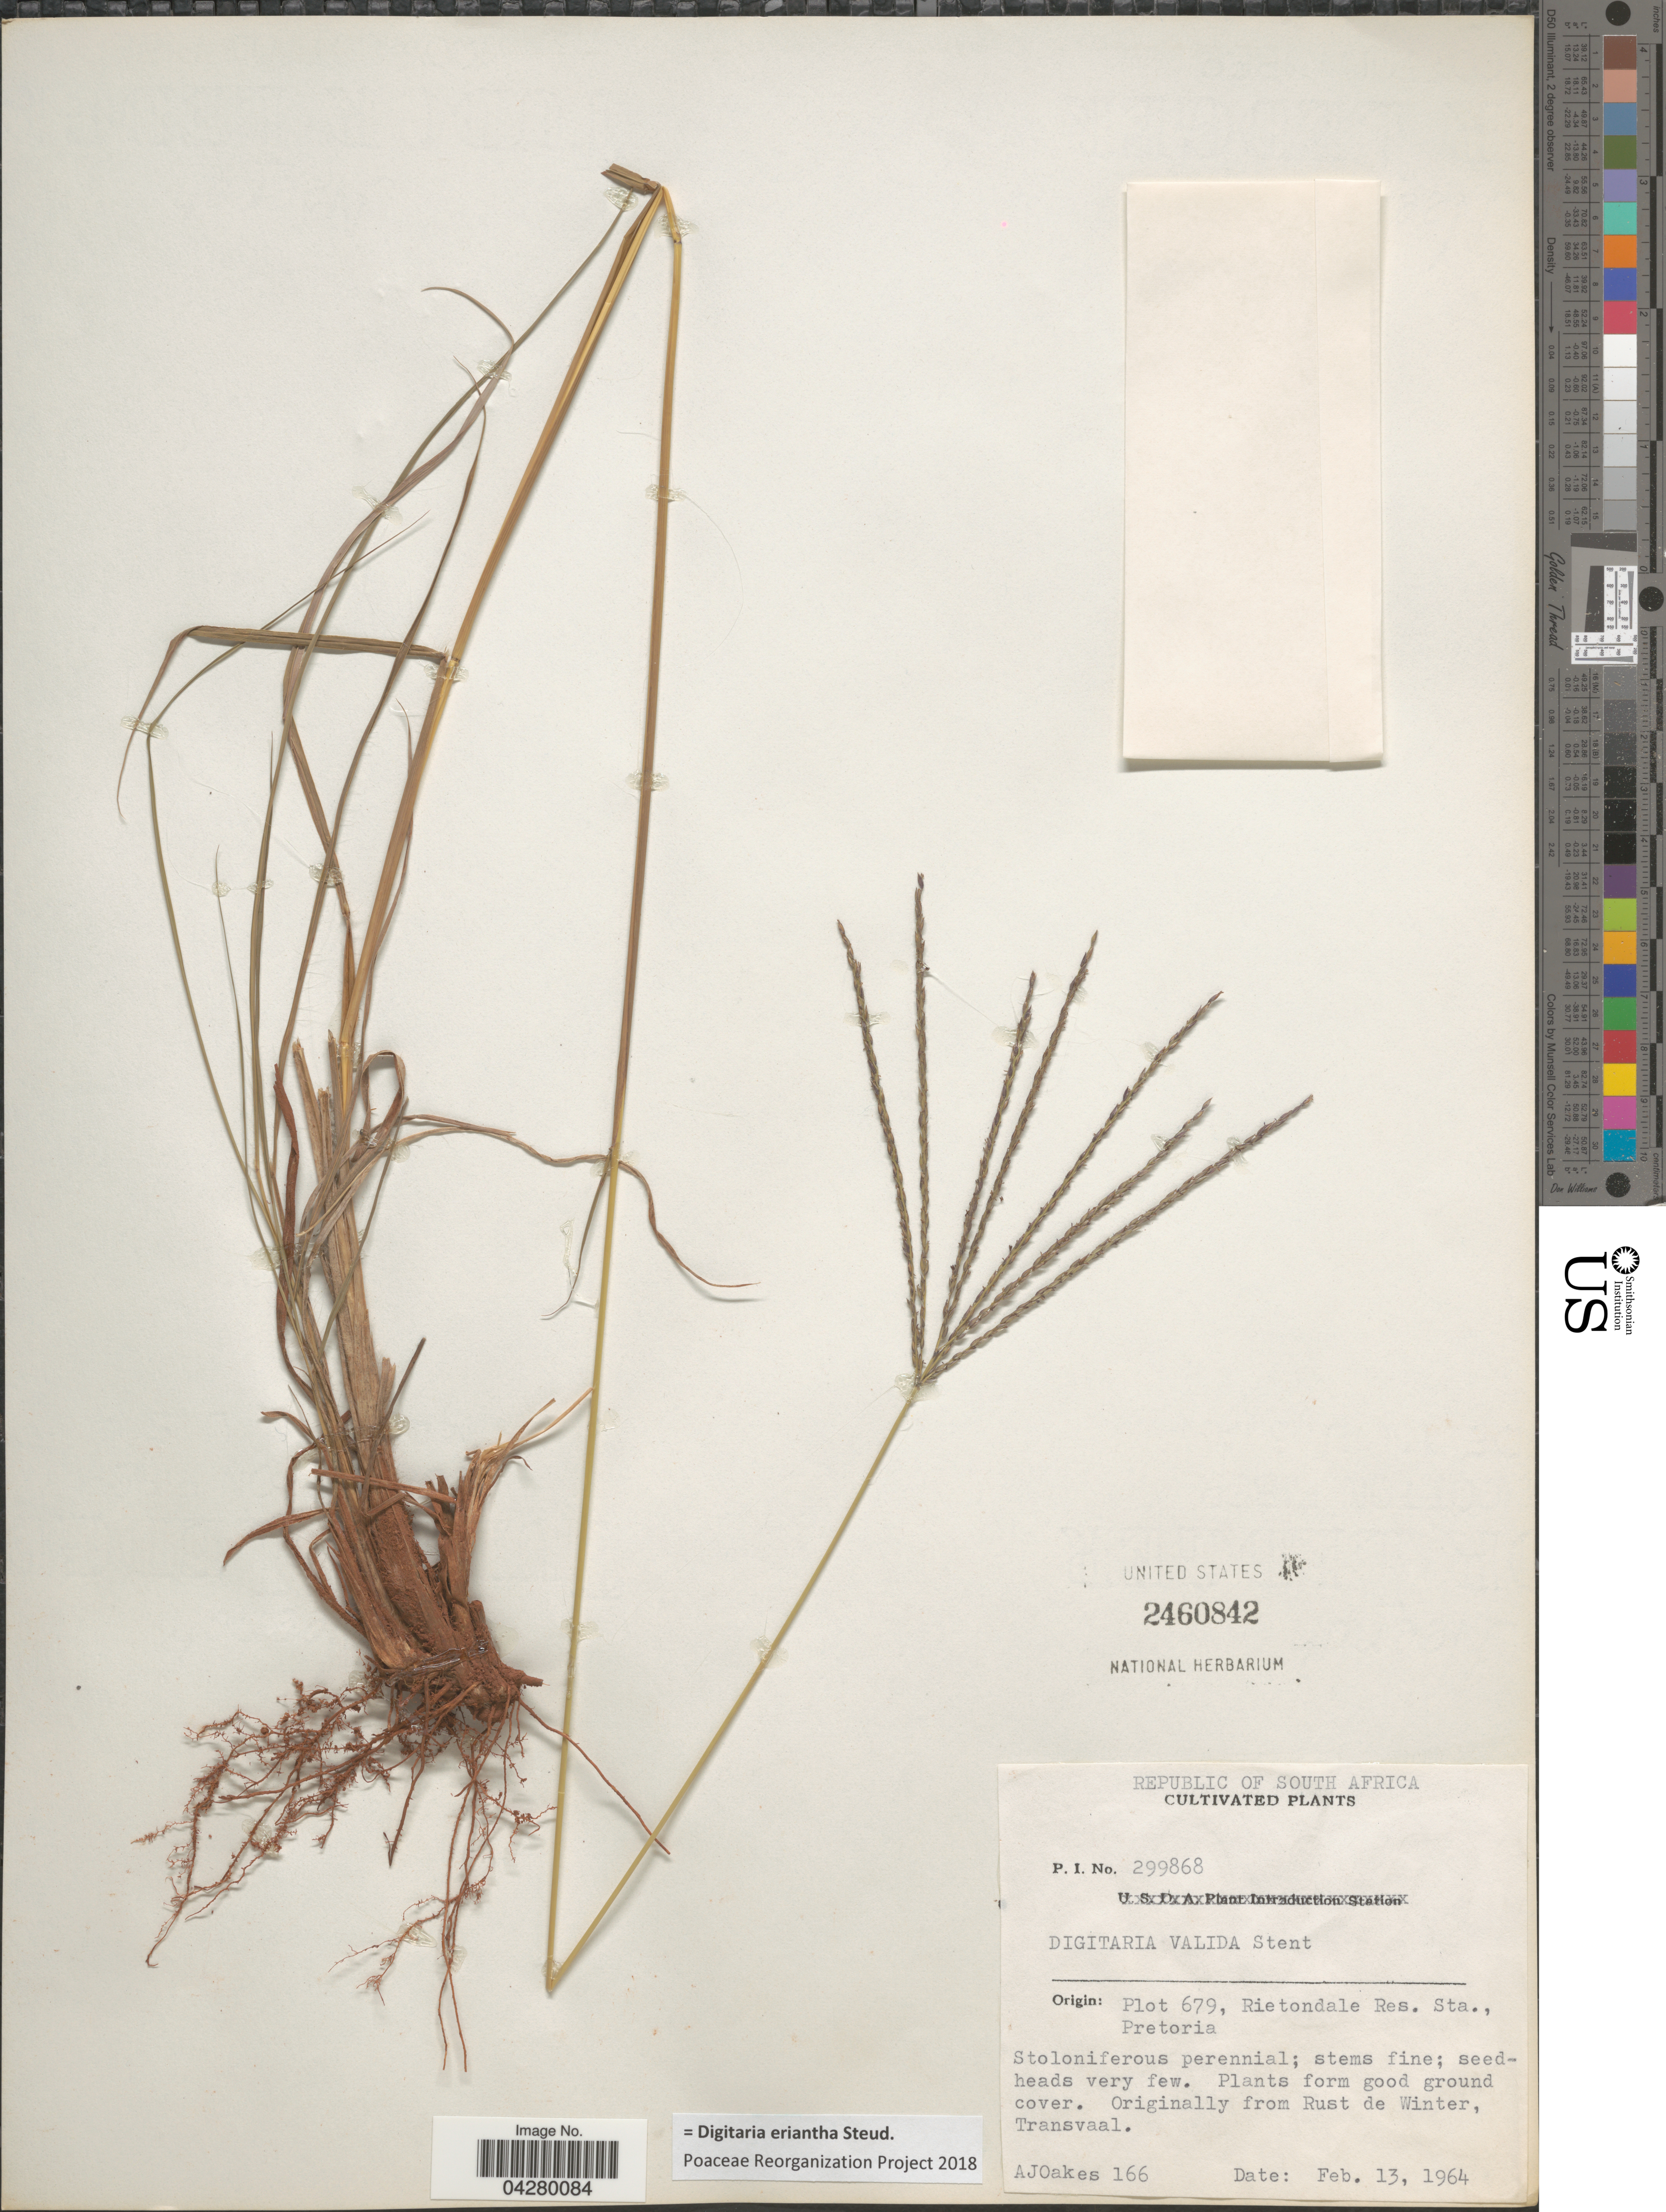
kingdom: Plantae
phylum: Tracheophyta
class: Liliopsida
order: Poales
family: Poaceae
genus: Digitaria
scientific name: Digitaria eriantha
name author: Steud.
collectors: A. Oakes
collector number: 166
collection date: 1964-02-13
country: South Africa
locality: P. I. No. 299868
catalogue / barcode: US 2460842